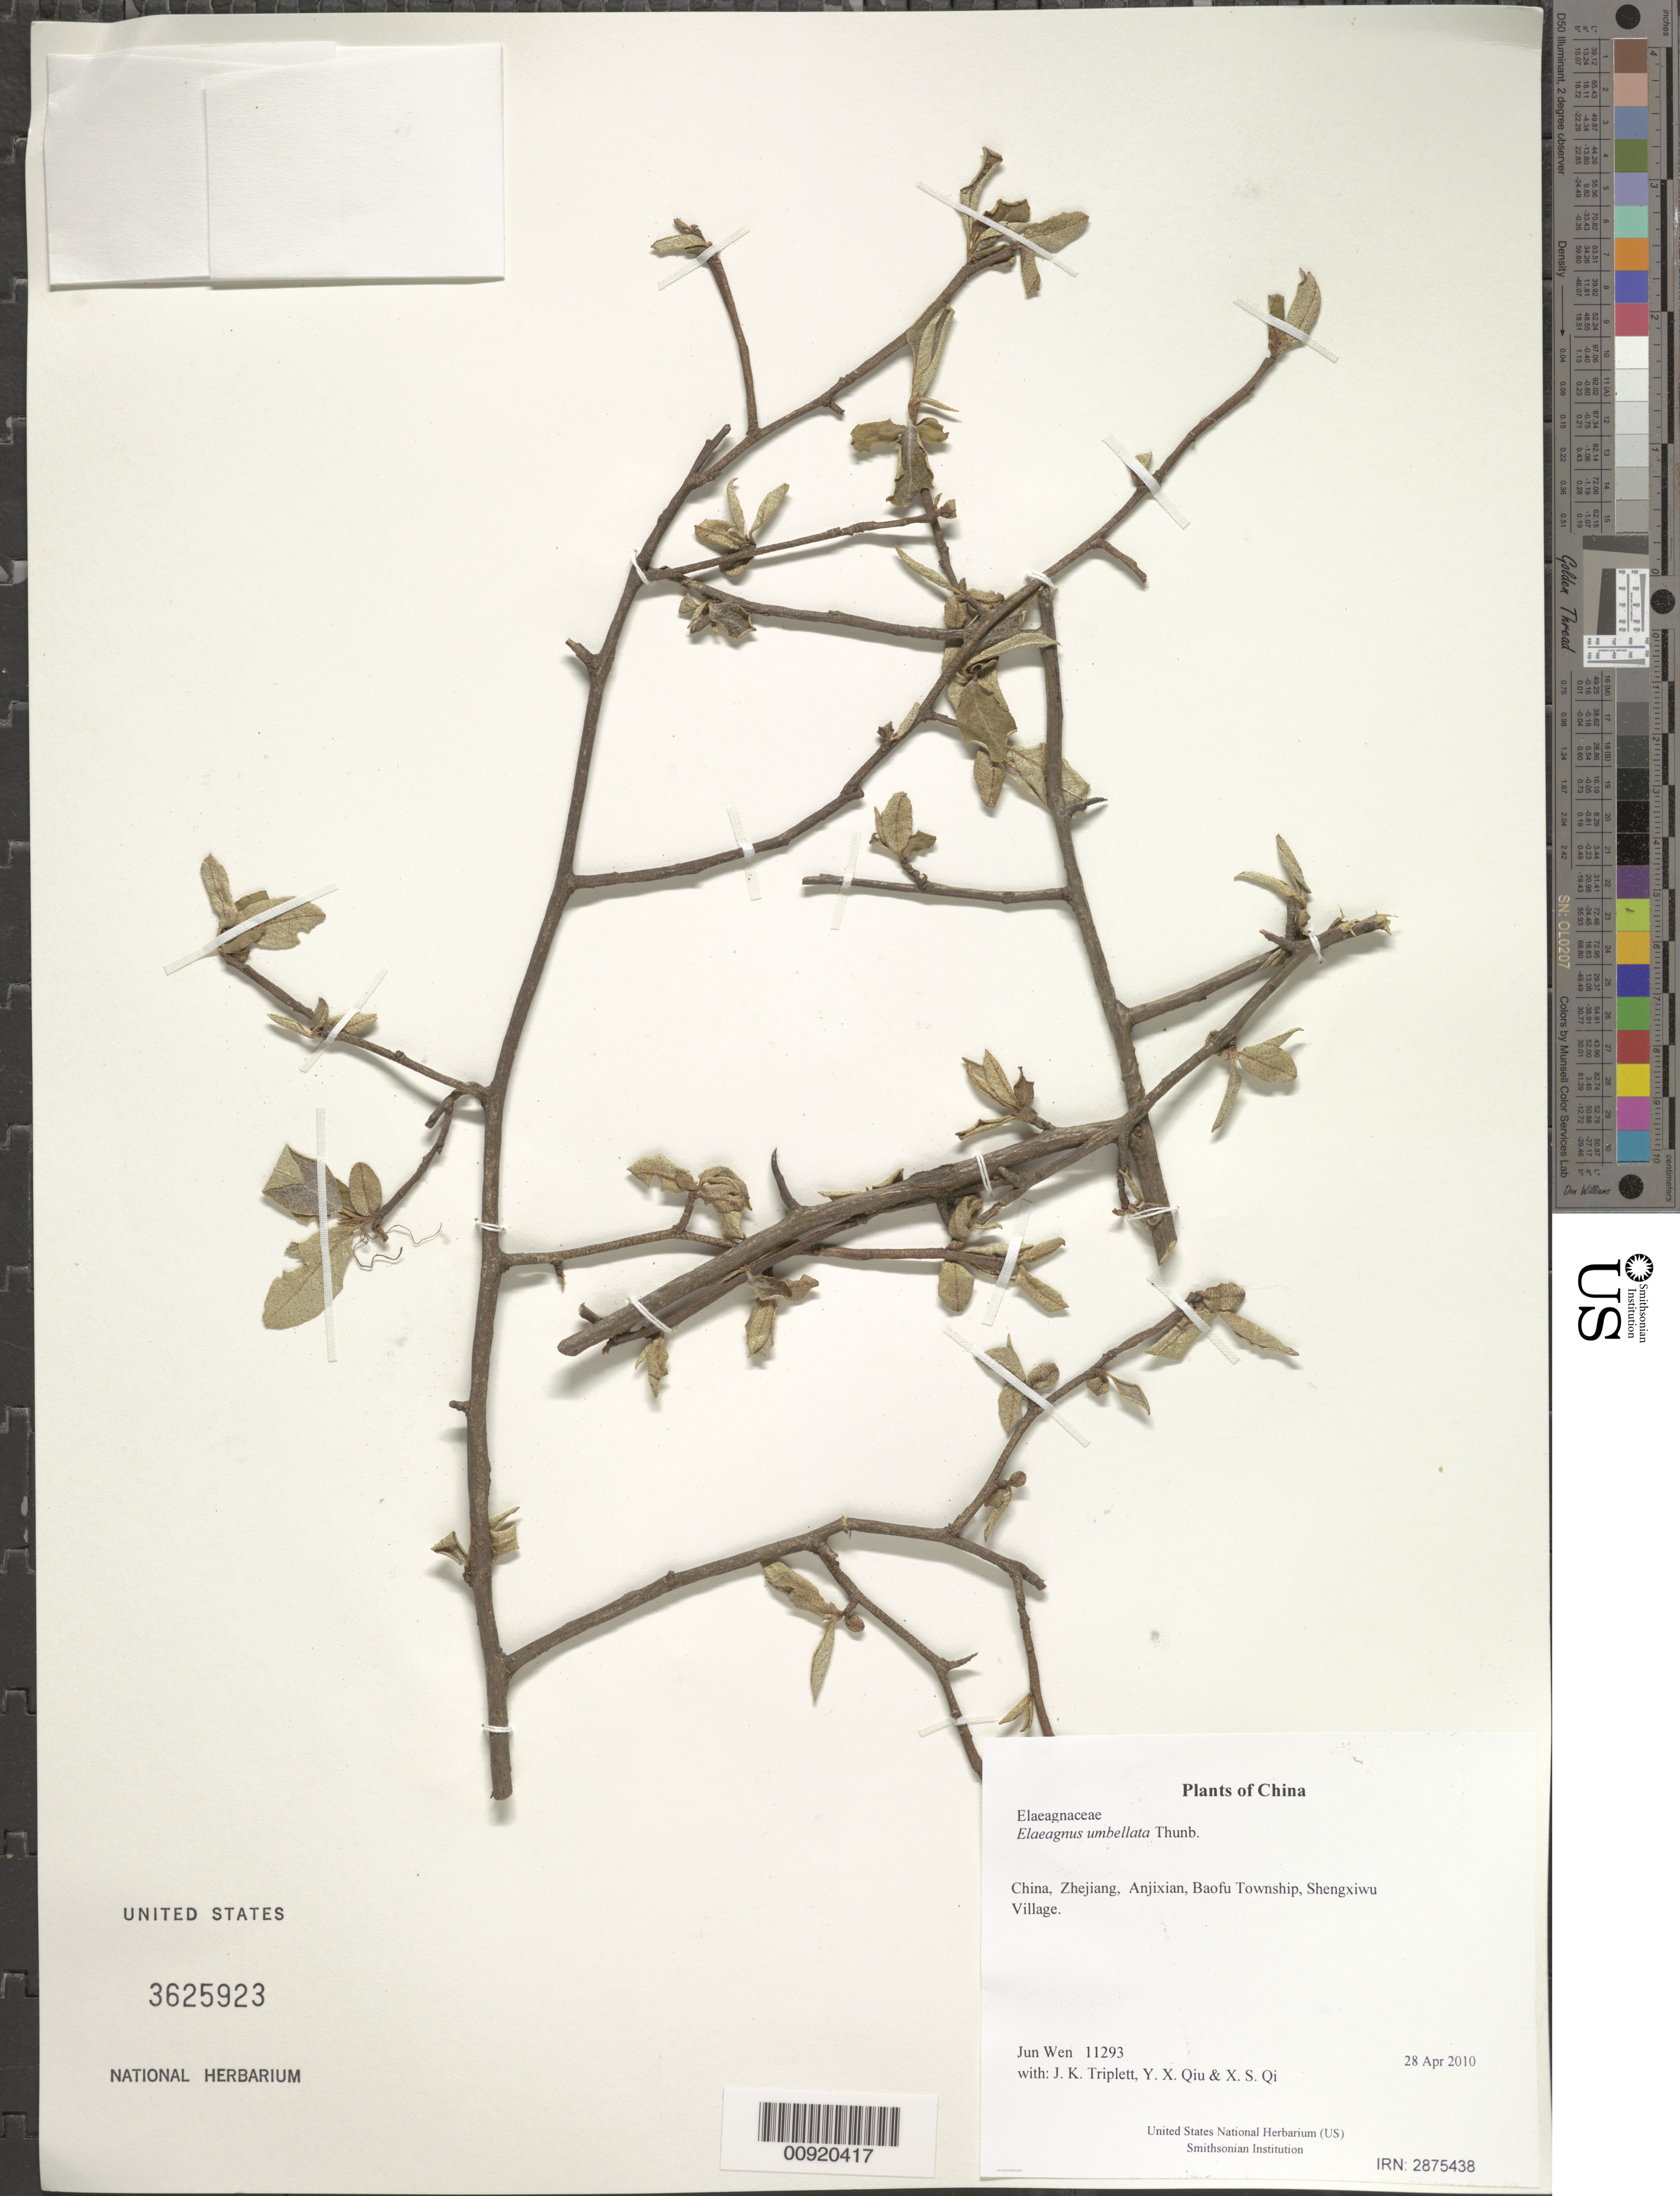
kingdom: Plantae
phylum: Tracheophyta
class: Magnoliopsida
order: Rosales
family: Elaeagnaceae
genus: Elaeagnus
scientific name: Elaeagnus umbellata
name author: Thunb.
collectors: J. Wen, J. K. Triplett, Y. X. Qiu & X. S. Qi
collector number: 11293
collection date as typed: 28 Apr 2010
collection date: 2010-04-28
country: China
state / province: Zhejiang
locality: Anjixian, Baofu Township, Shengxiwu Village.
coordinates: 30 23.976 N, 119 26.441 E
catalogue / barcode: US 3625923